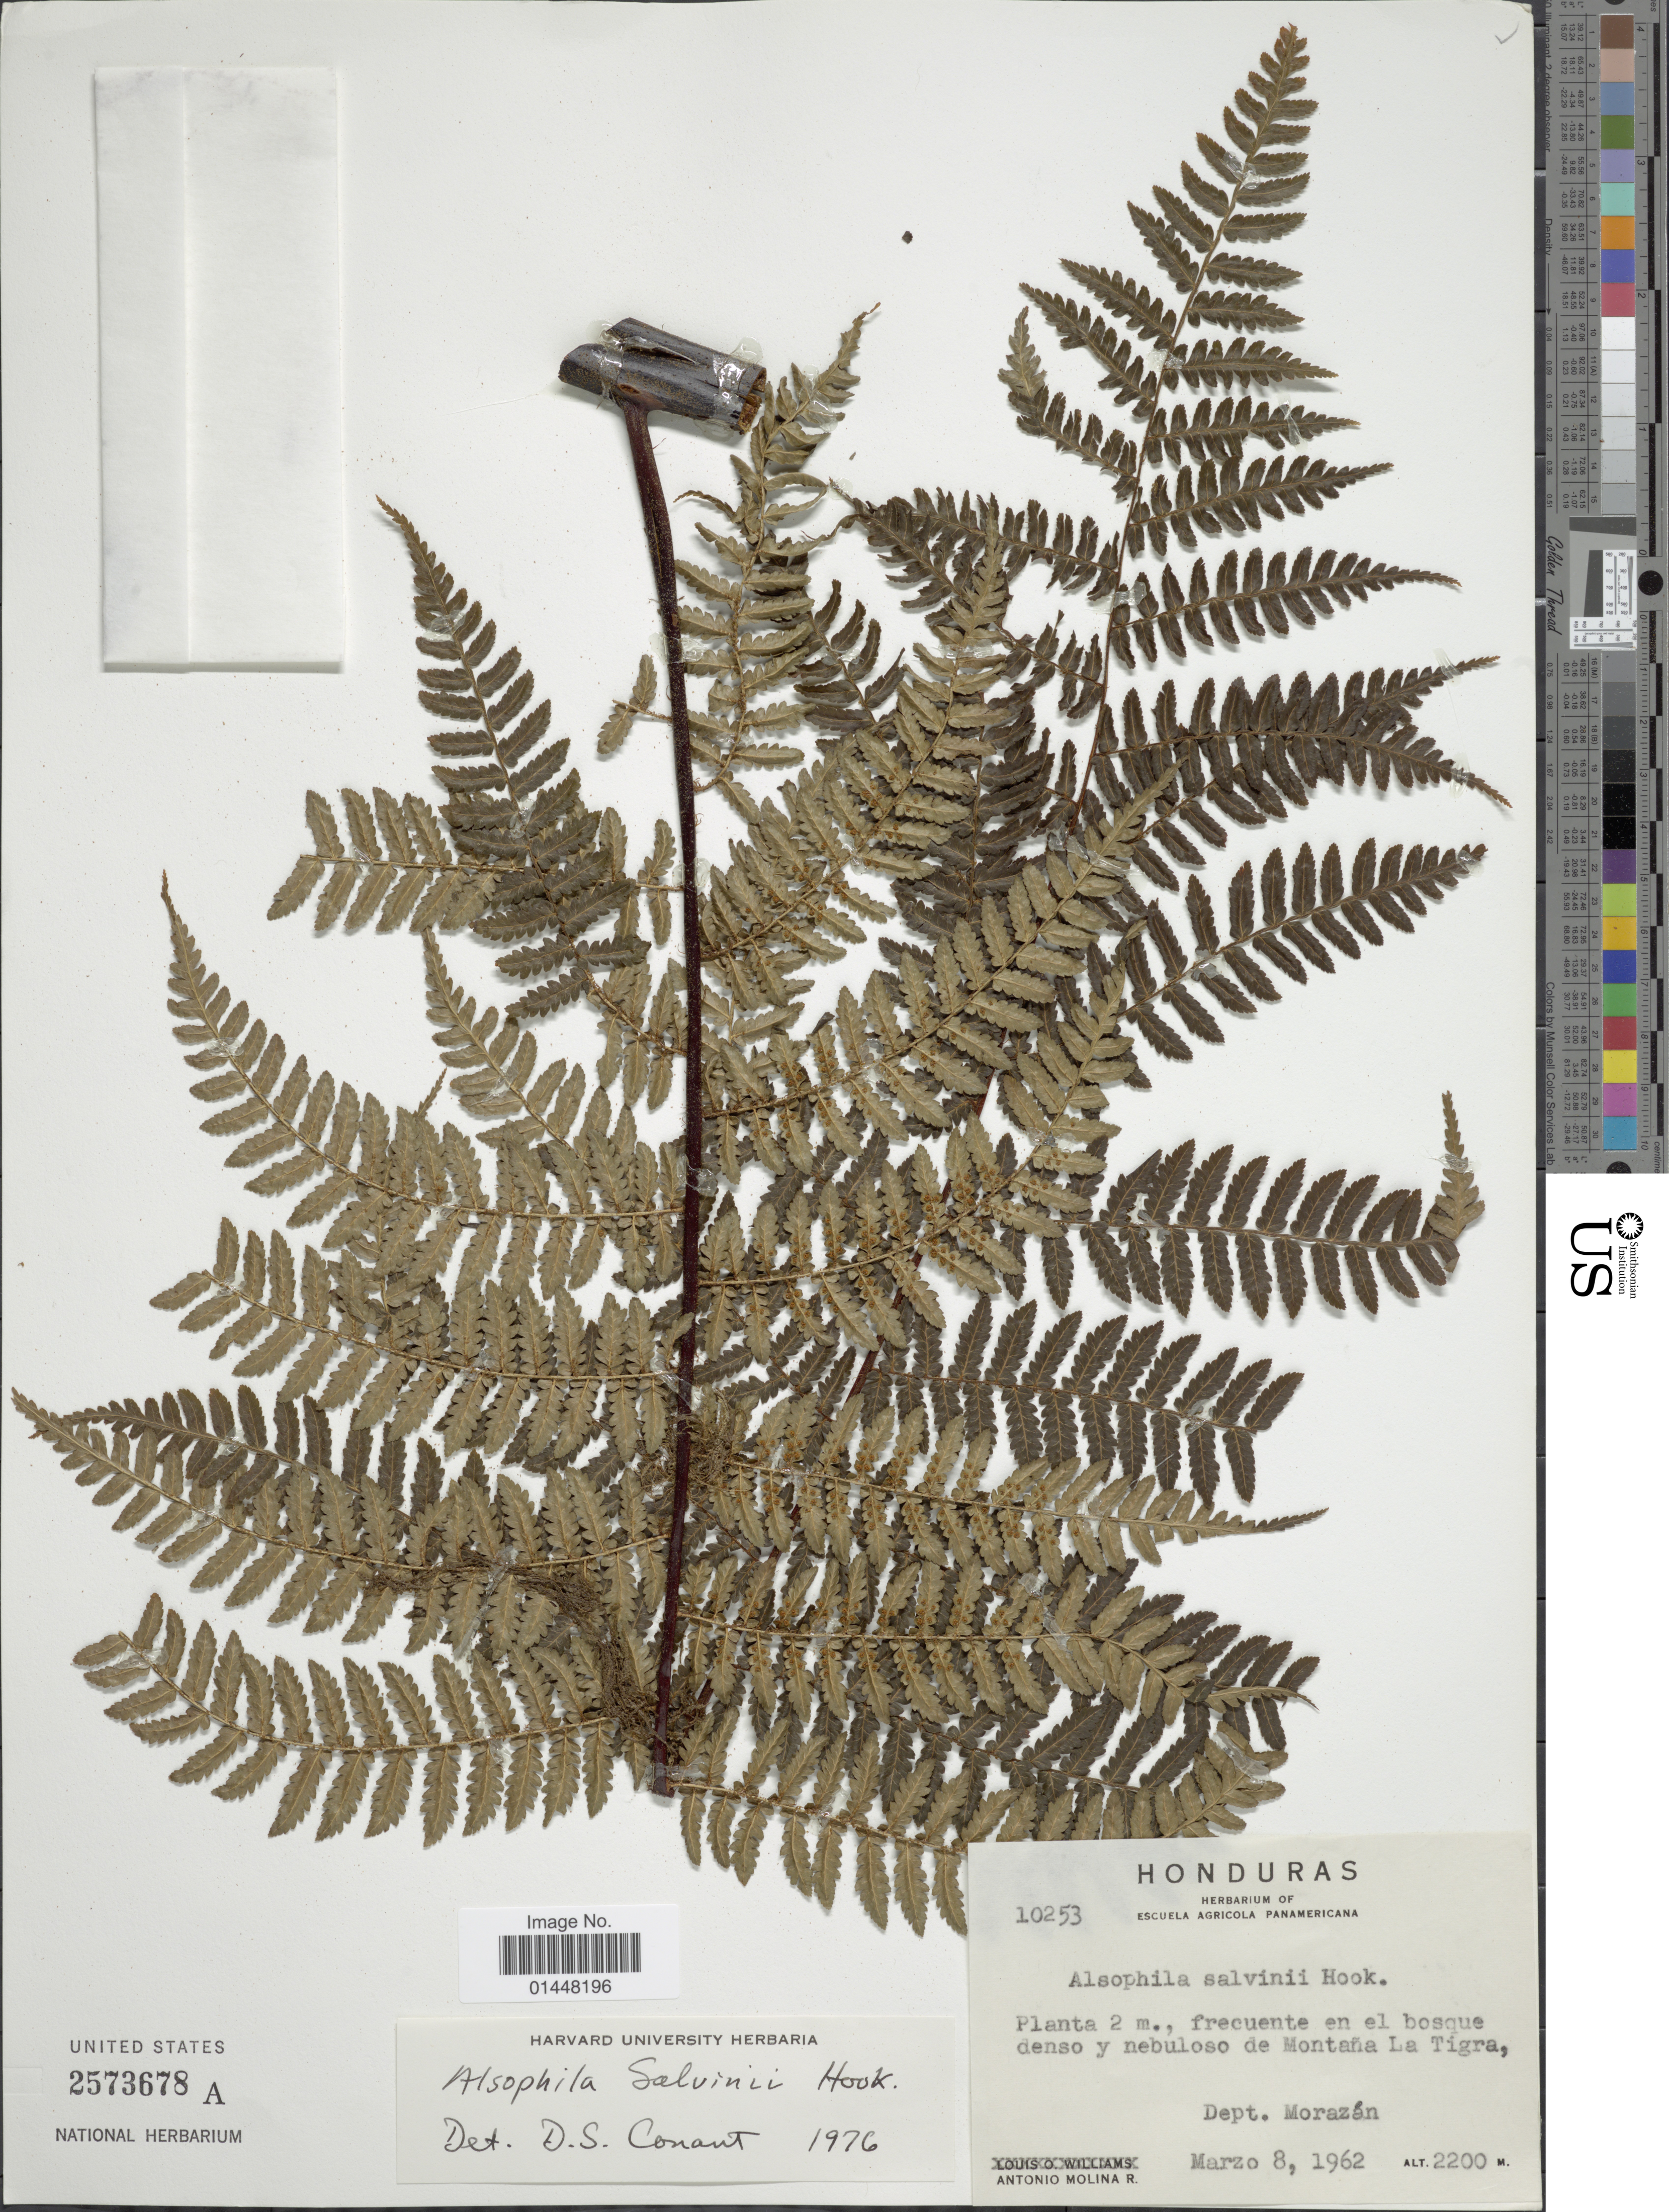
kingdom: Plantae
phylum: Tracheophyta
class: Polypodiopsida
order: Cyatheales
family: Cyatheaceae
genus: Gymnosphaera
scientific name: Gymnosphaera salvinii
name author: (Hook.)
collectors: A. Molina R.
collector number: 10253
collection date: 1962-03-08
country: Honduras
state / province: Fco. Morazán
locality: Dept. Morazan. frequente en el bosque denso y nebuloso de Montana La Tigra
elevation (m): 2200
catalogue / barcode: US 2573678A